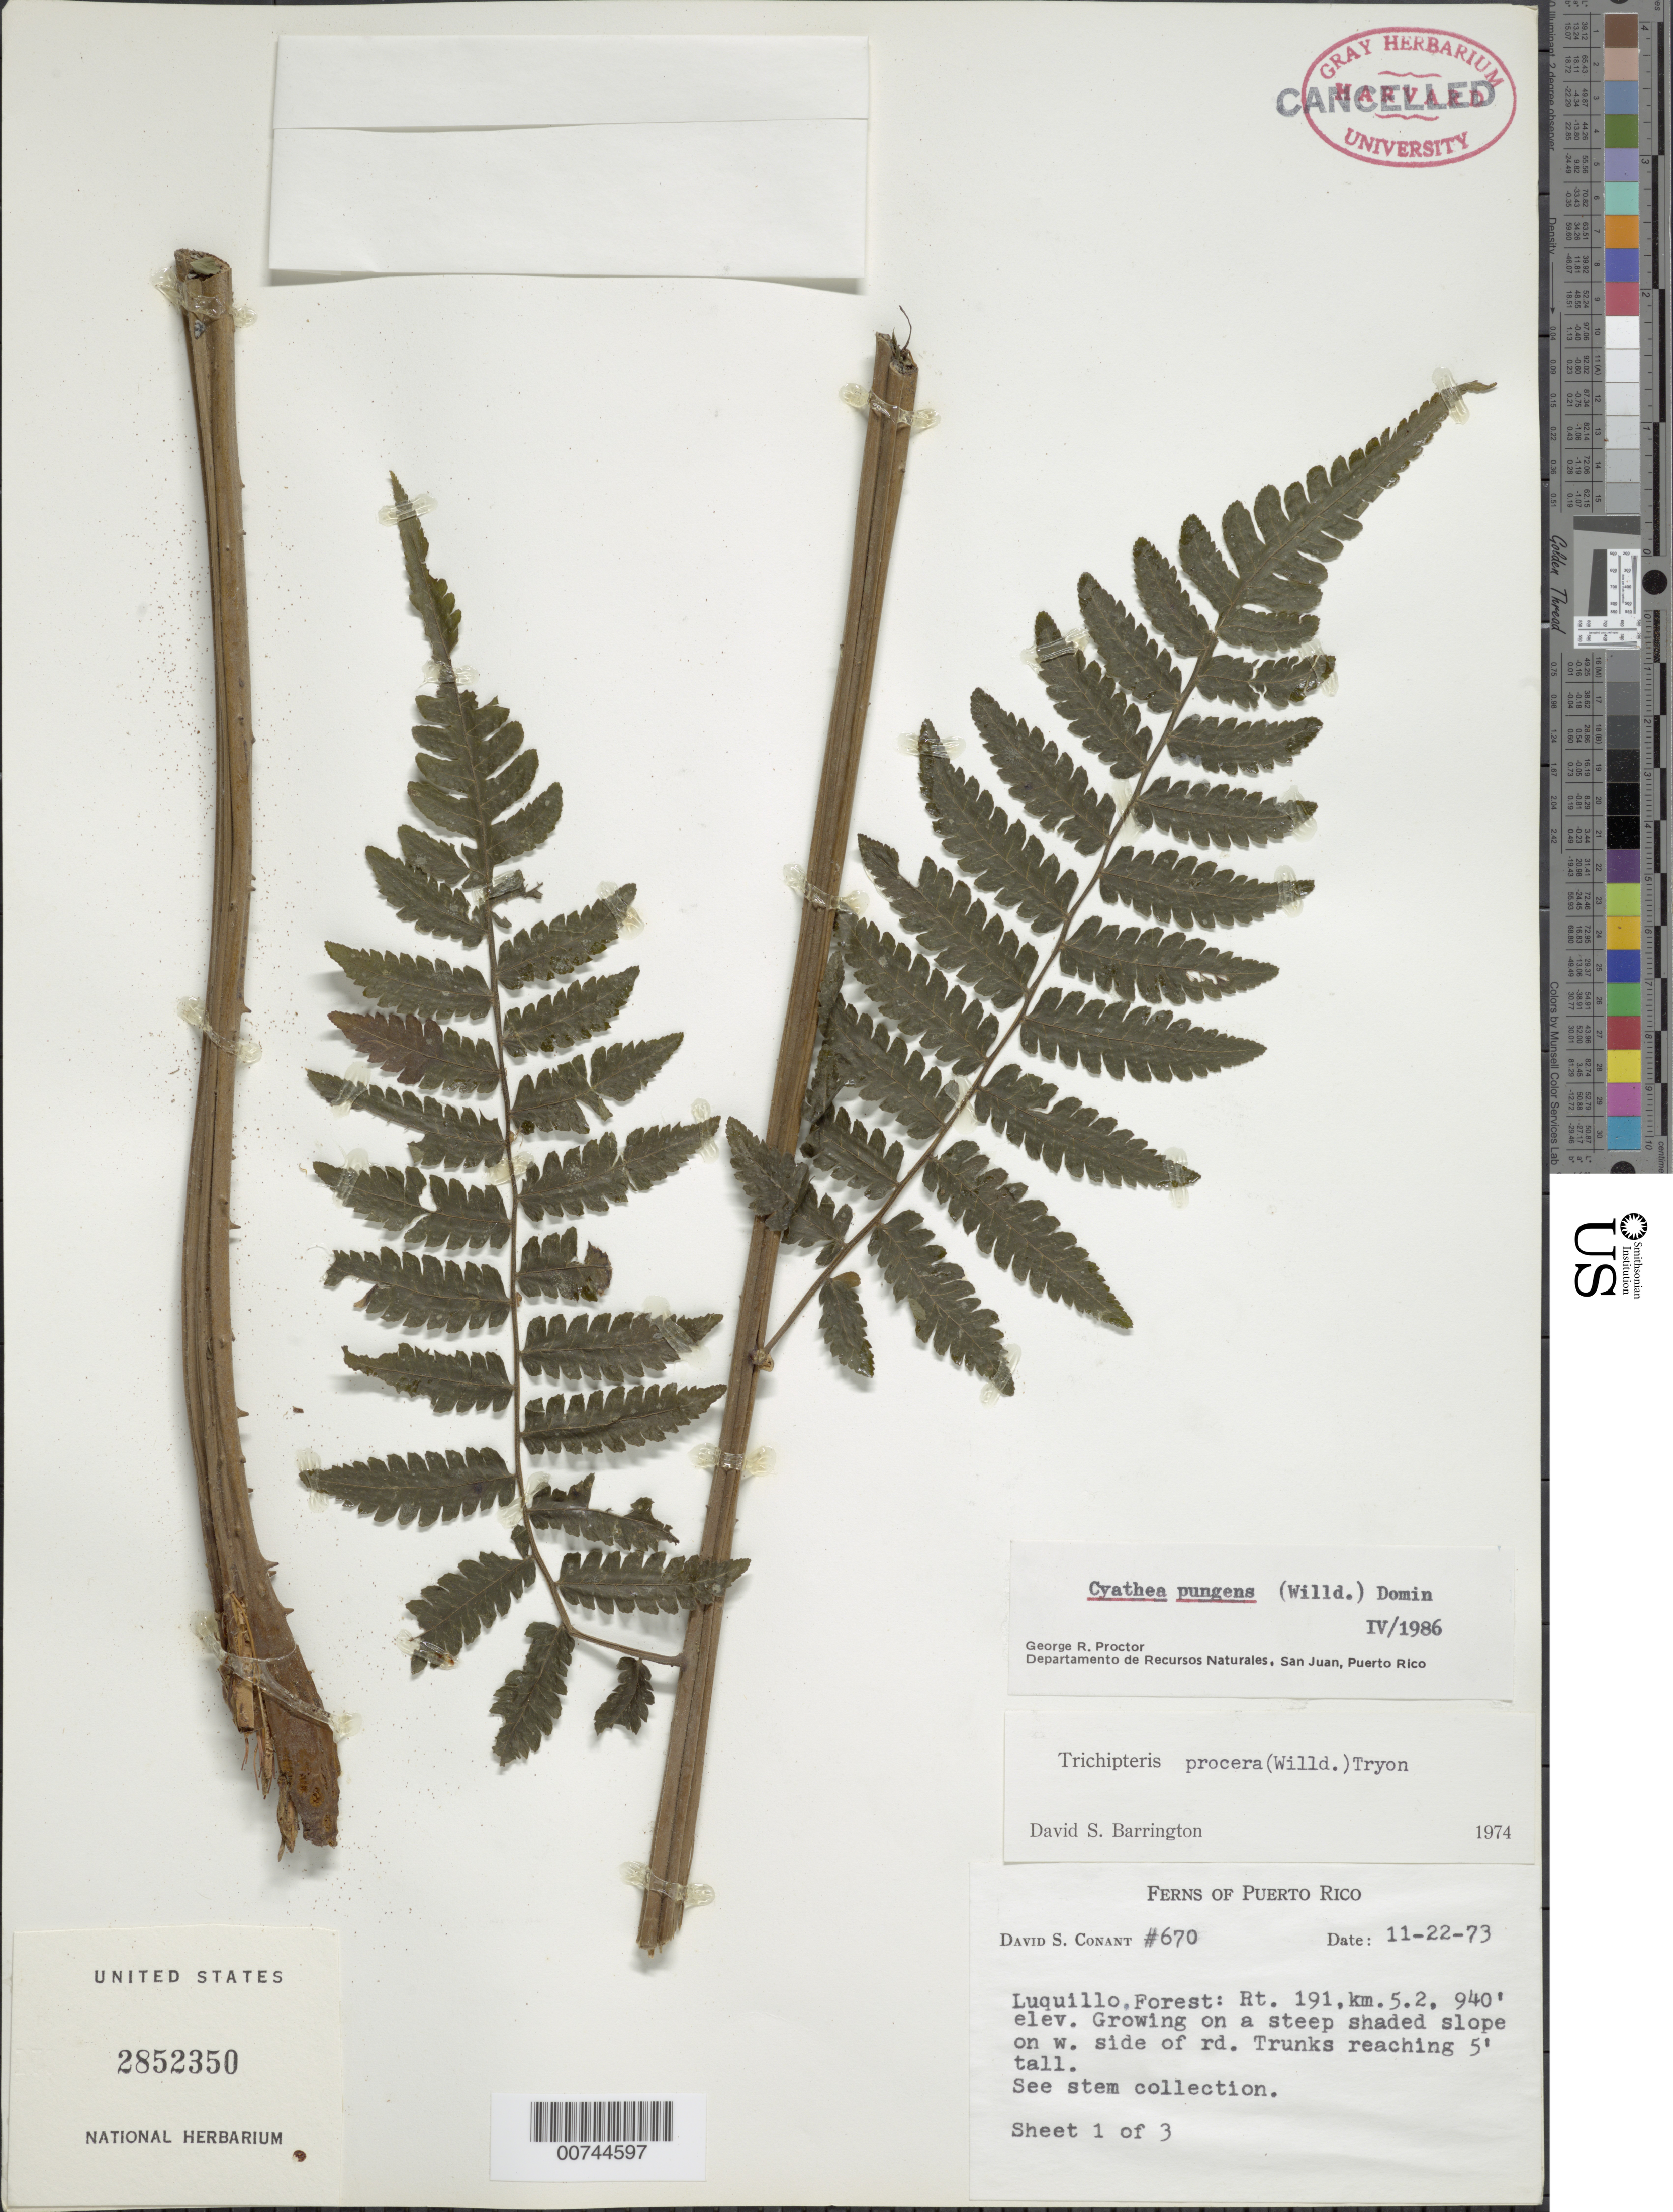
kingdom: Plantae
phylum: Tracheophyta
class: Polypodiopsida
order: Cyatheales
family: Cyatheaceae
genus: Cyathea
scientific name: Cyathea pungens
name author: (Willd.) Domin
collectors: D. S. Conant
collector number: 670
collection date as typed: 22 Nov 1973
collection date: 1973-11-22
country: Puerto Rico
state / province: Luquillo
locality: Luquillo Forest: Rt. 191, km 5.2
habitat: Growing on a steep shaded slope on w. side of road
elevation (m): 287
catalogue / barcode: US 2852350